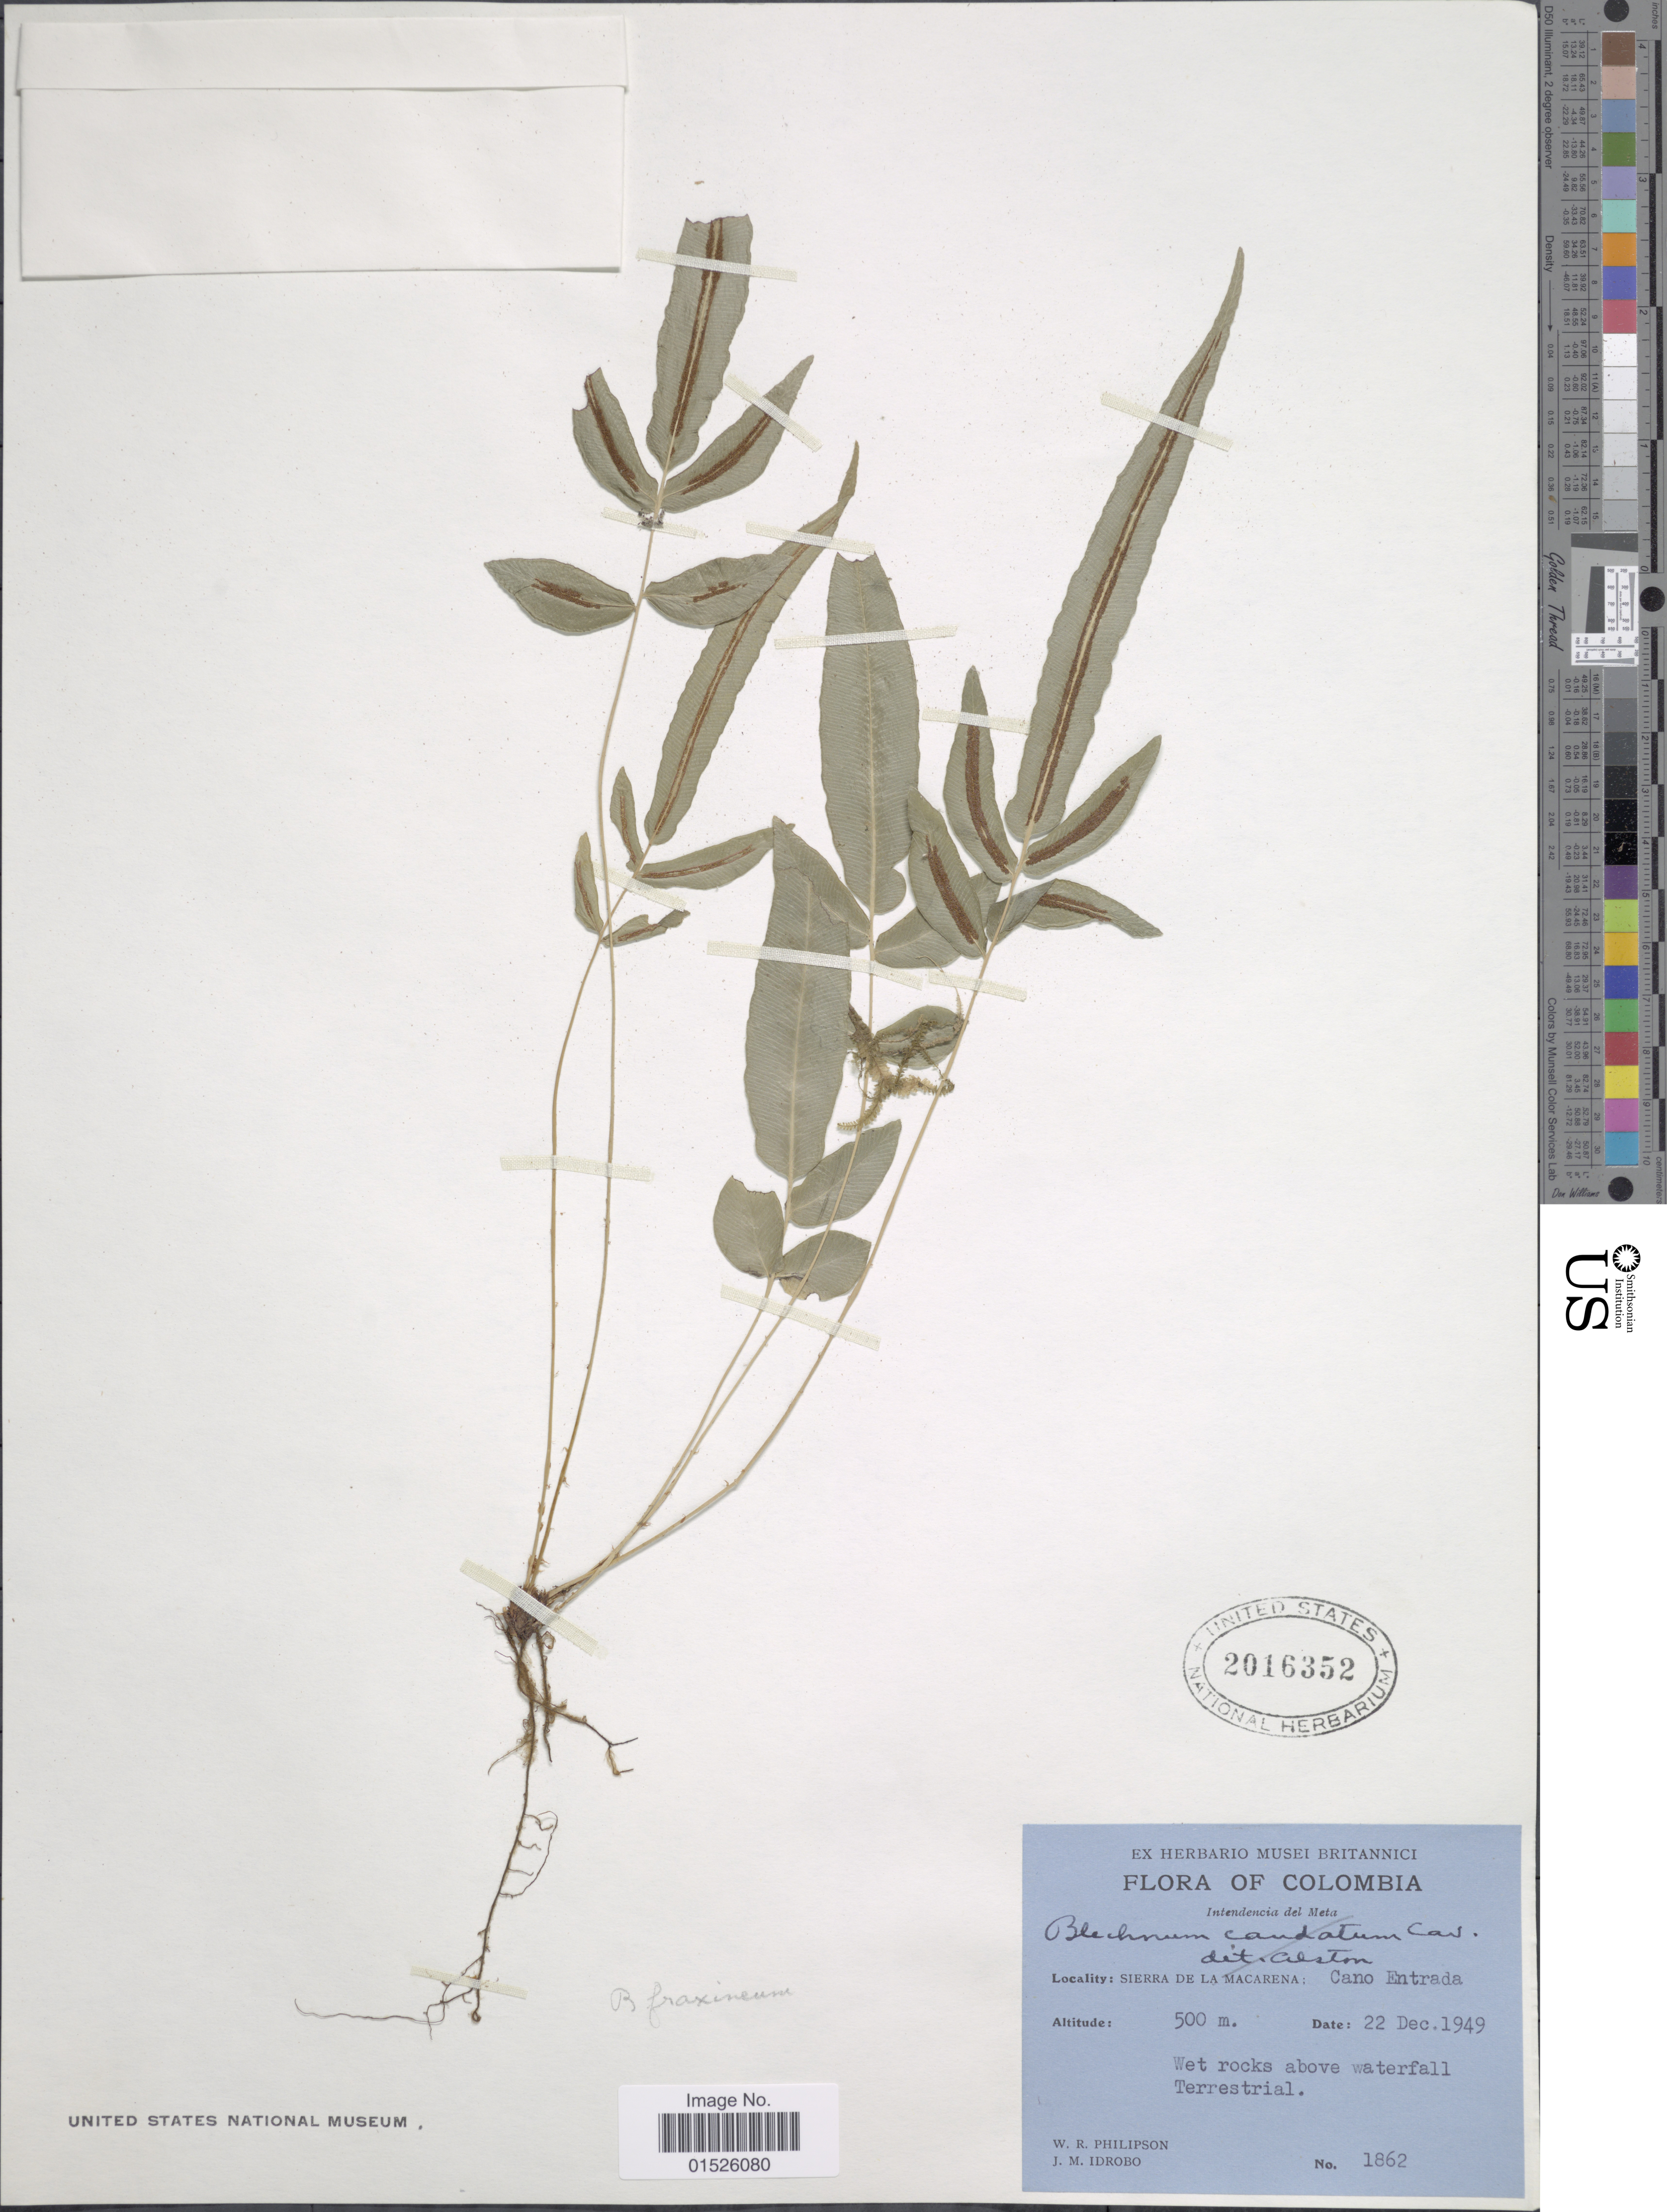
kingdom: Plantae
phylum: Tracheophyta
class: Polypodiopsida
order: Polypodiales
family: Blechnaceae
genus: Blechnum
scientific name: Blechnum gracile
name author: Kaulf.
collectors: W. R. Philipson & J. M. Idrobo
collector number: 1862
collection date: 1949-12-22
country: Colombia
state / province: Meta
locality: Colombia, Intendencia del Meta, Sierra de la Macarena: Cano Entrada.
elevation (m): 500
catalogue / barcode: US 2016352